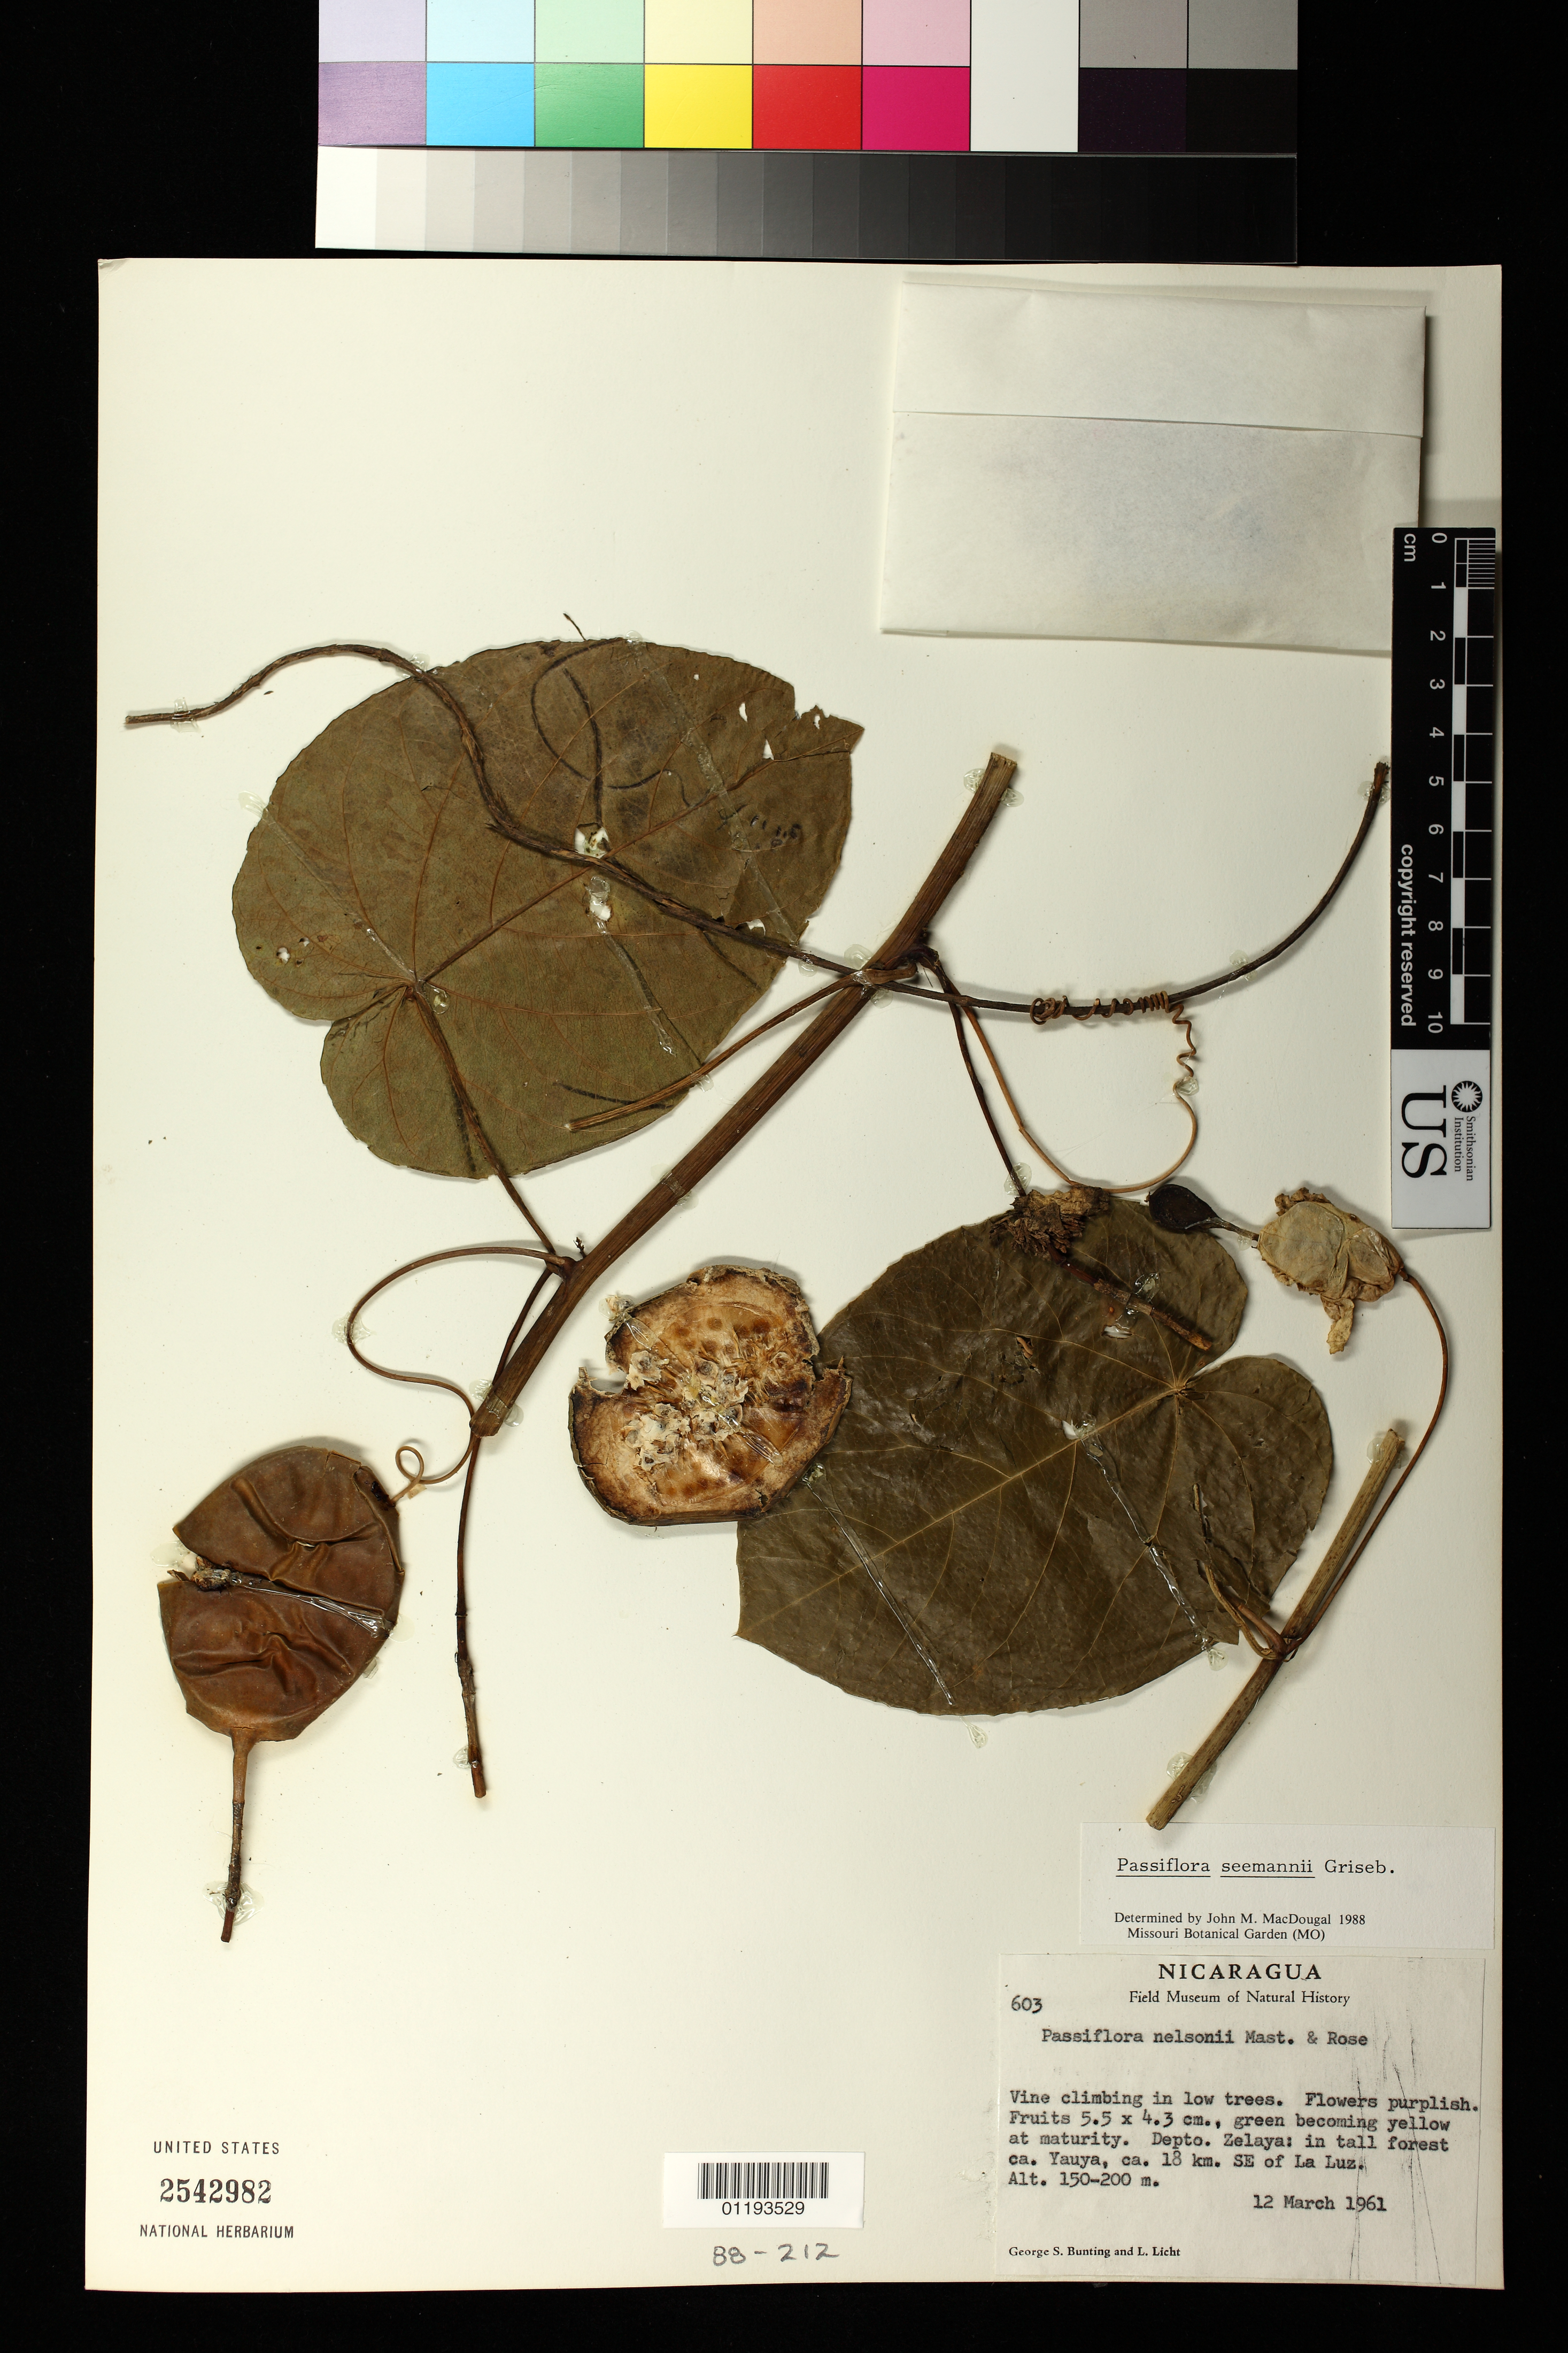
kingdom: Plantae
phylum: Tracheophyta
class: Magnoliopsida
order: Malpighiales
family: Passifloraceae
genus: Passiflora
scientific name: Passiflora seemannii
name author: Griseb.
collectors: G. S. Bunting & L. Licht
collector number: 603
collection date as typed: Mar 12 1961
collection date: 1961-03-12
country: Nicaragua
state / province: Atlántico Sur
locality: Depto. [historical] Zelaya: ca. Yauyua, ca. 18 km SE of La Luz.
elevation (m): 150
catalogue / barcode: US 2542982